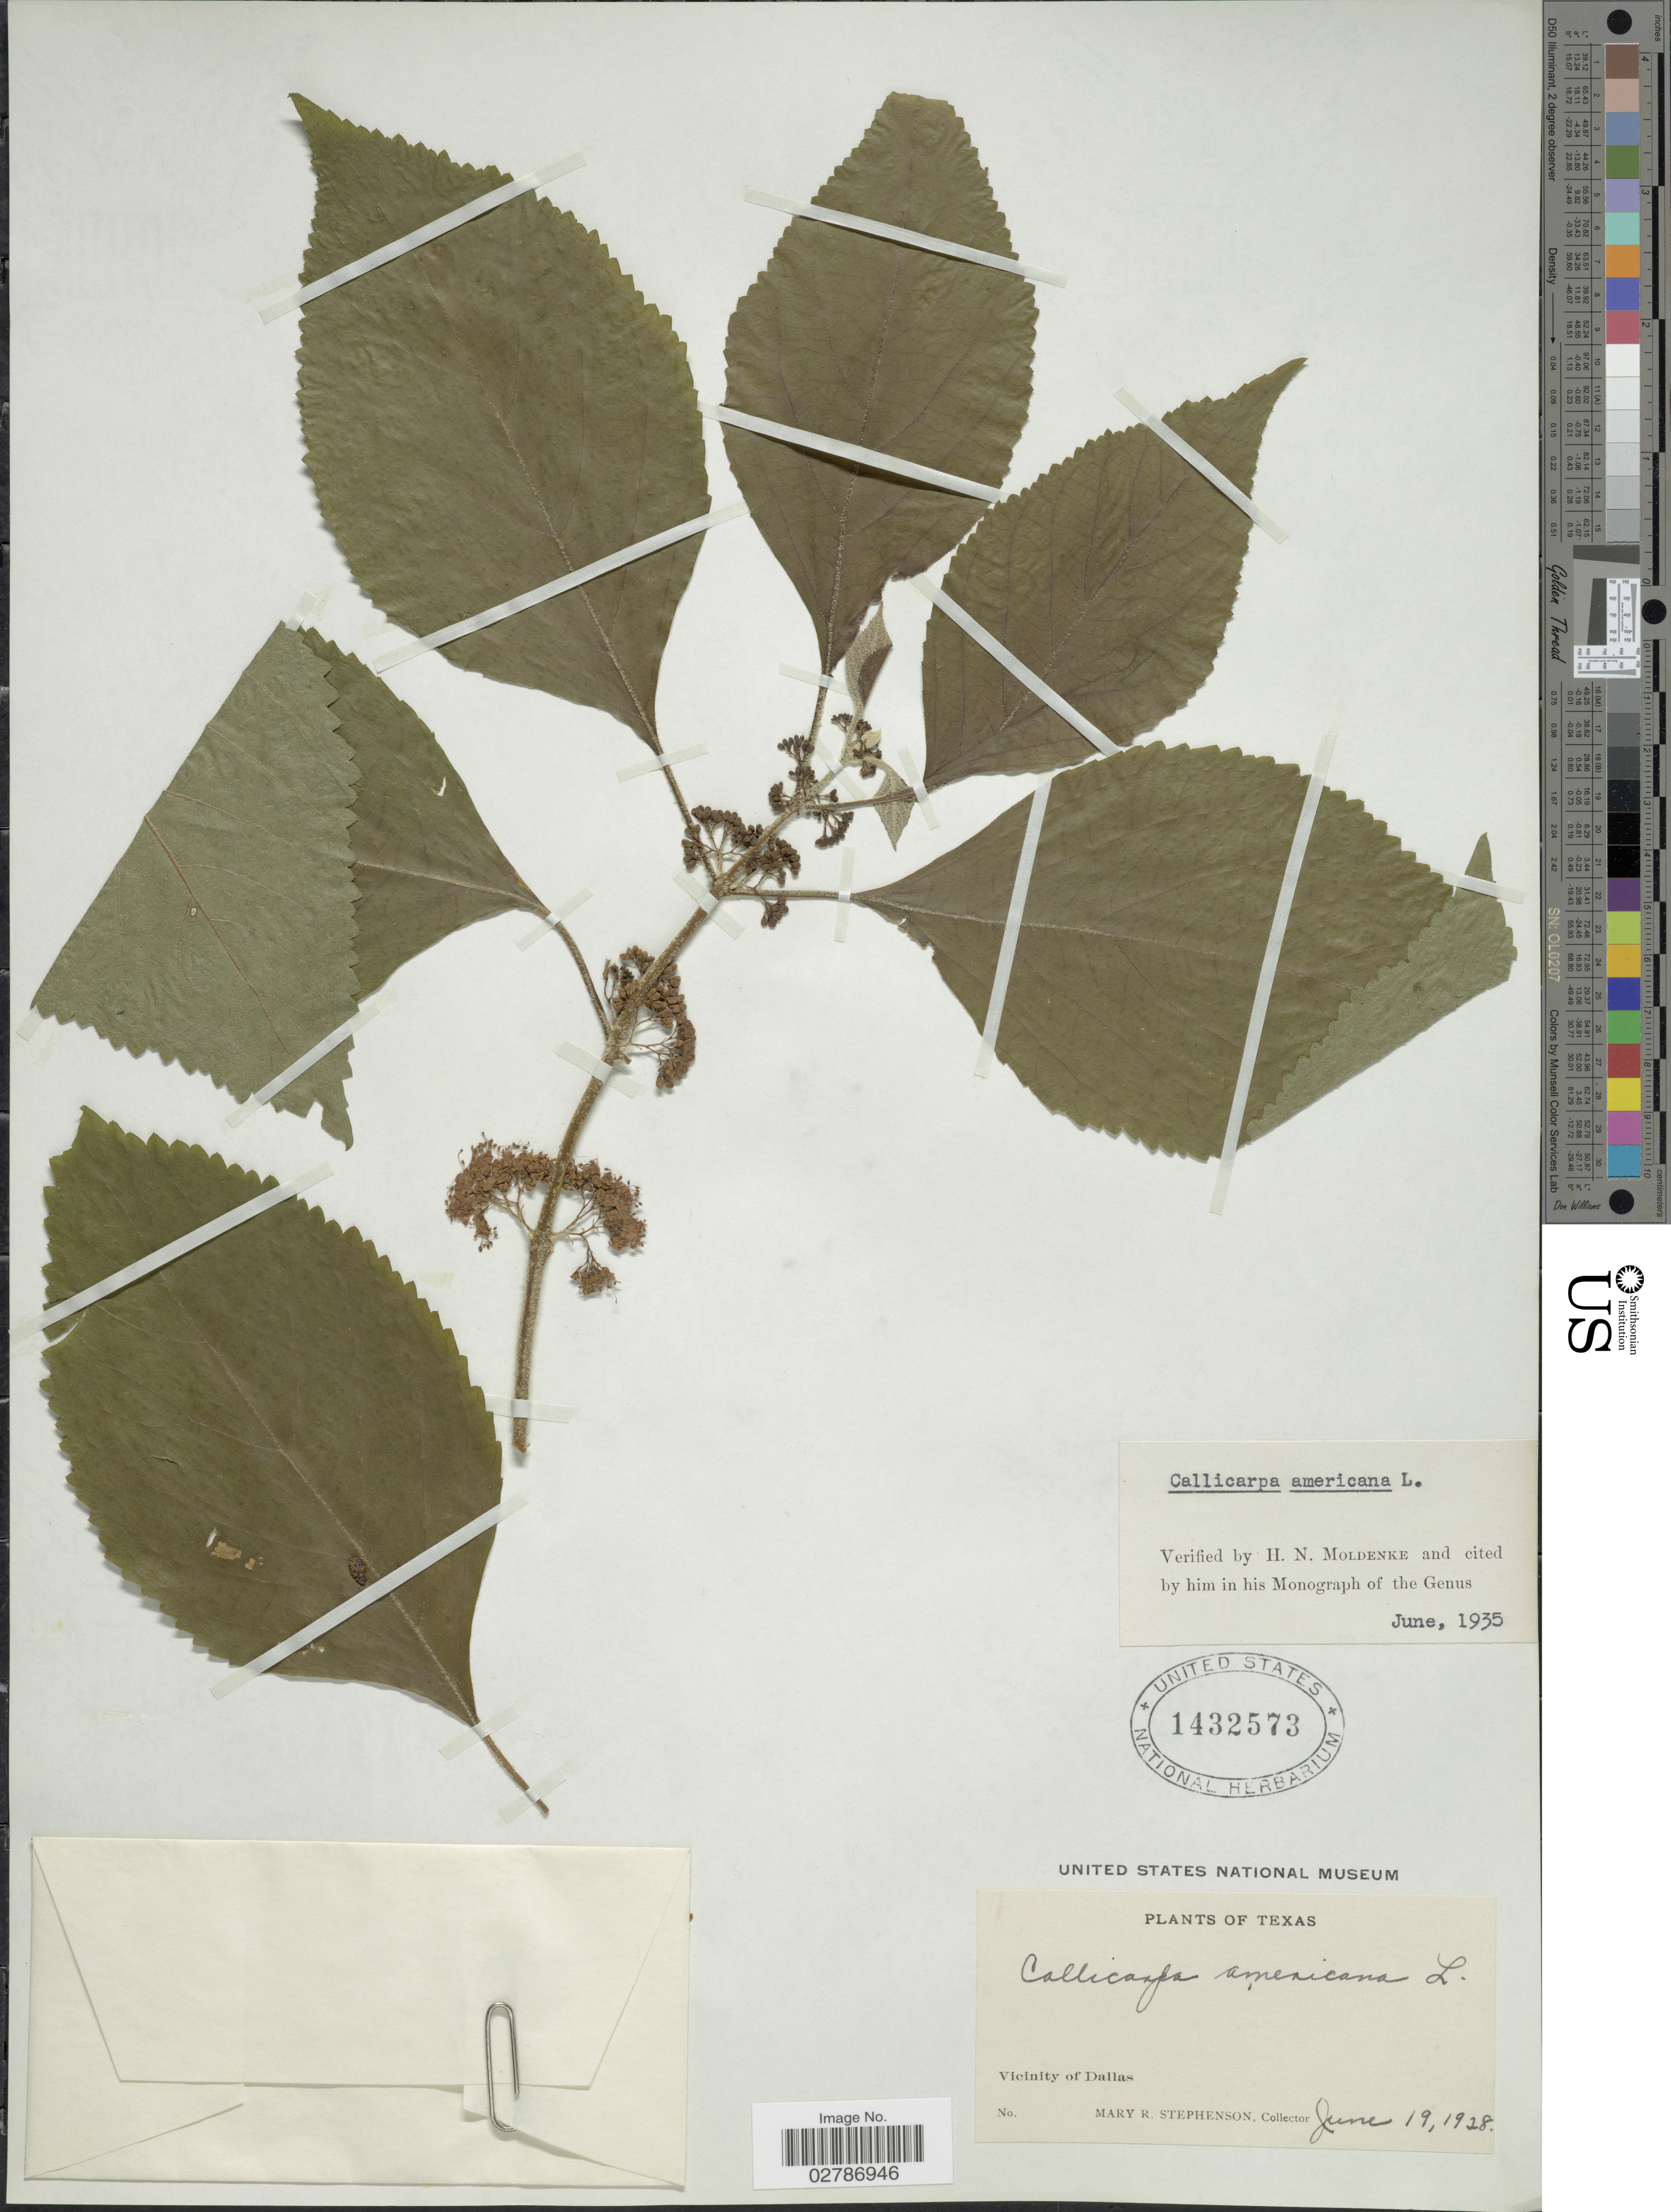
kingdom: Plantae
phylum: Tracheophyta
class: Magnoliopsida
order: Lamiales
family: Lamiaceae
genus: Callicarpa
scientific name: Callicarpa americana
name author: L.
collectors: M. Stephenson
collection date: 1928-06-19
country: United States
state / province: Texas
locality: Vicinity of Dallas.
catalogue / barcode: US 1432573